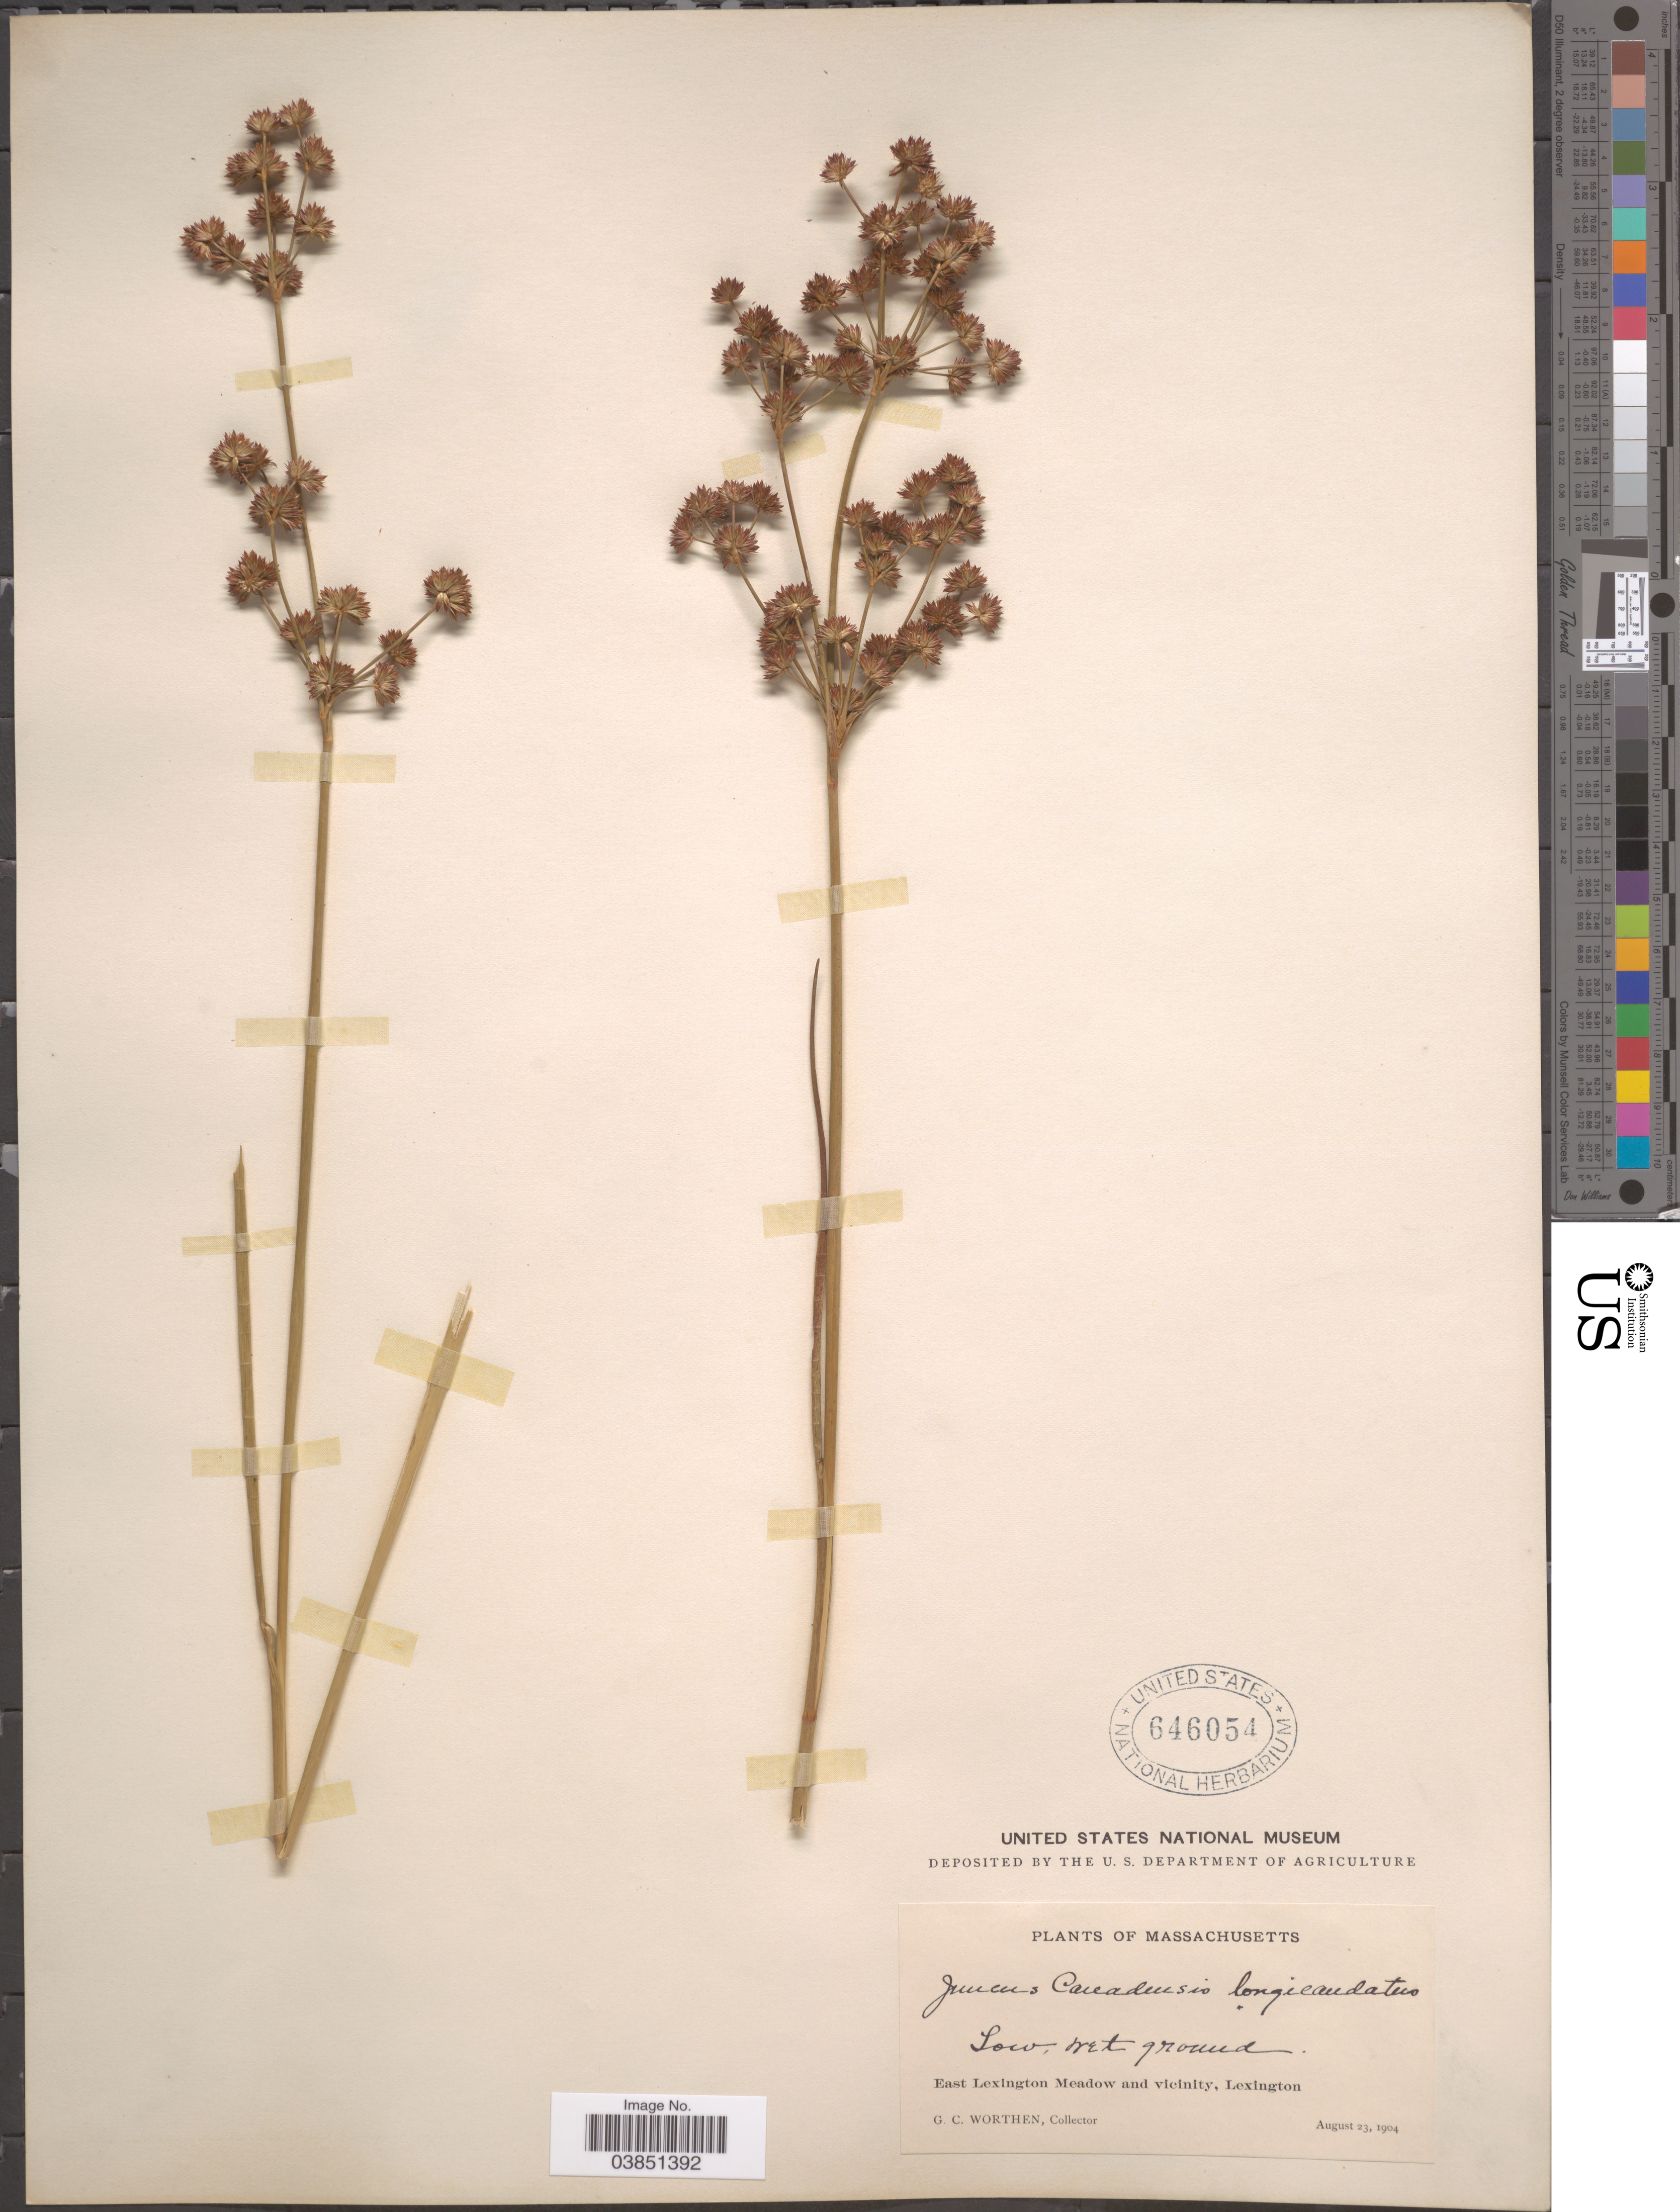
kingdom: Plantae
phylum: Tracheophyta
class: Liliopsida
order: Poales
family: Juncaceae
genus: Juncus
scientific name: Juncus canadensis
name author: J. Gay ex Laharpe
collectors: G. Worthen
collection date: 1904-08-23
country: United States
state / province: Massachusetts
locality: East Lexington, Meadow and vicinity, Lexington.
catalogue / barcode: US 646054